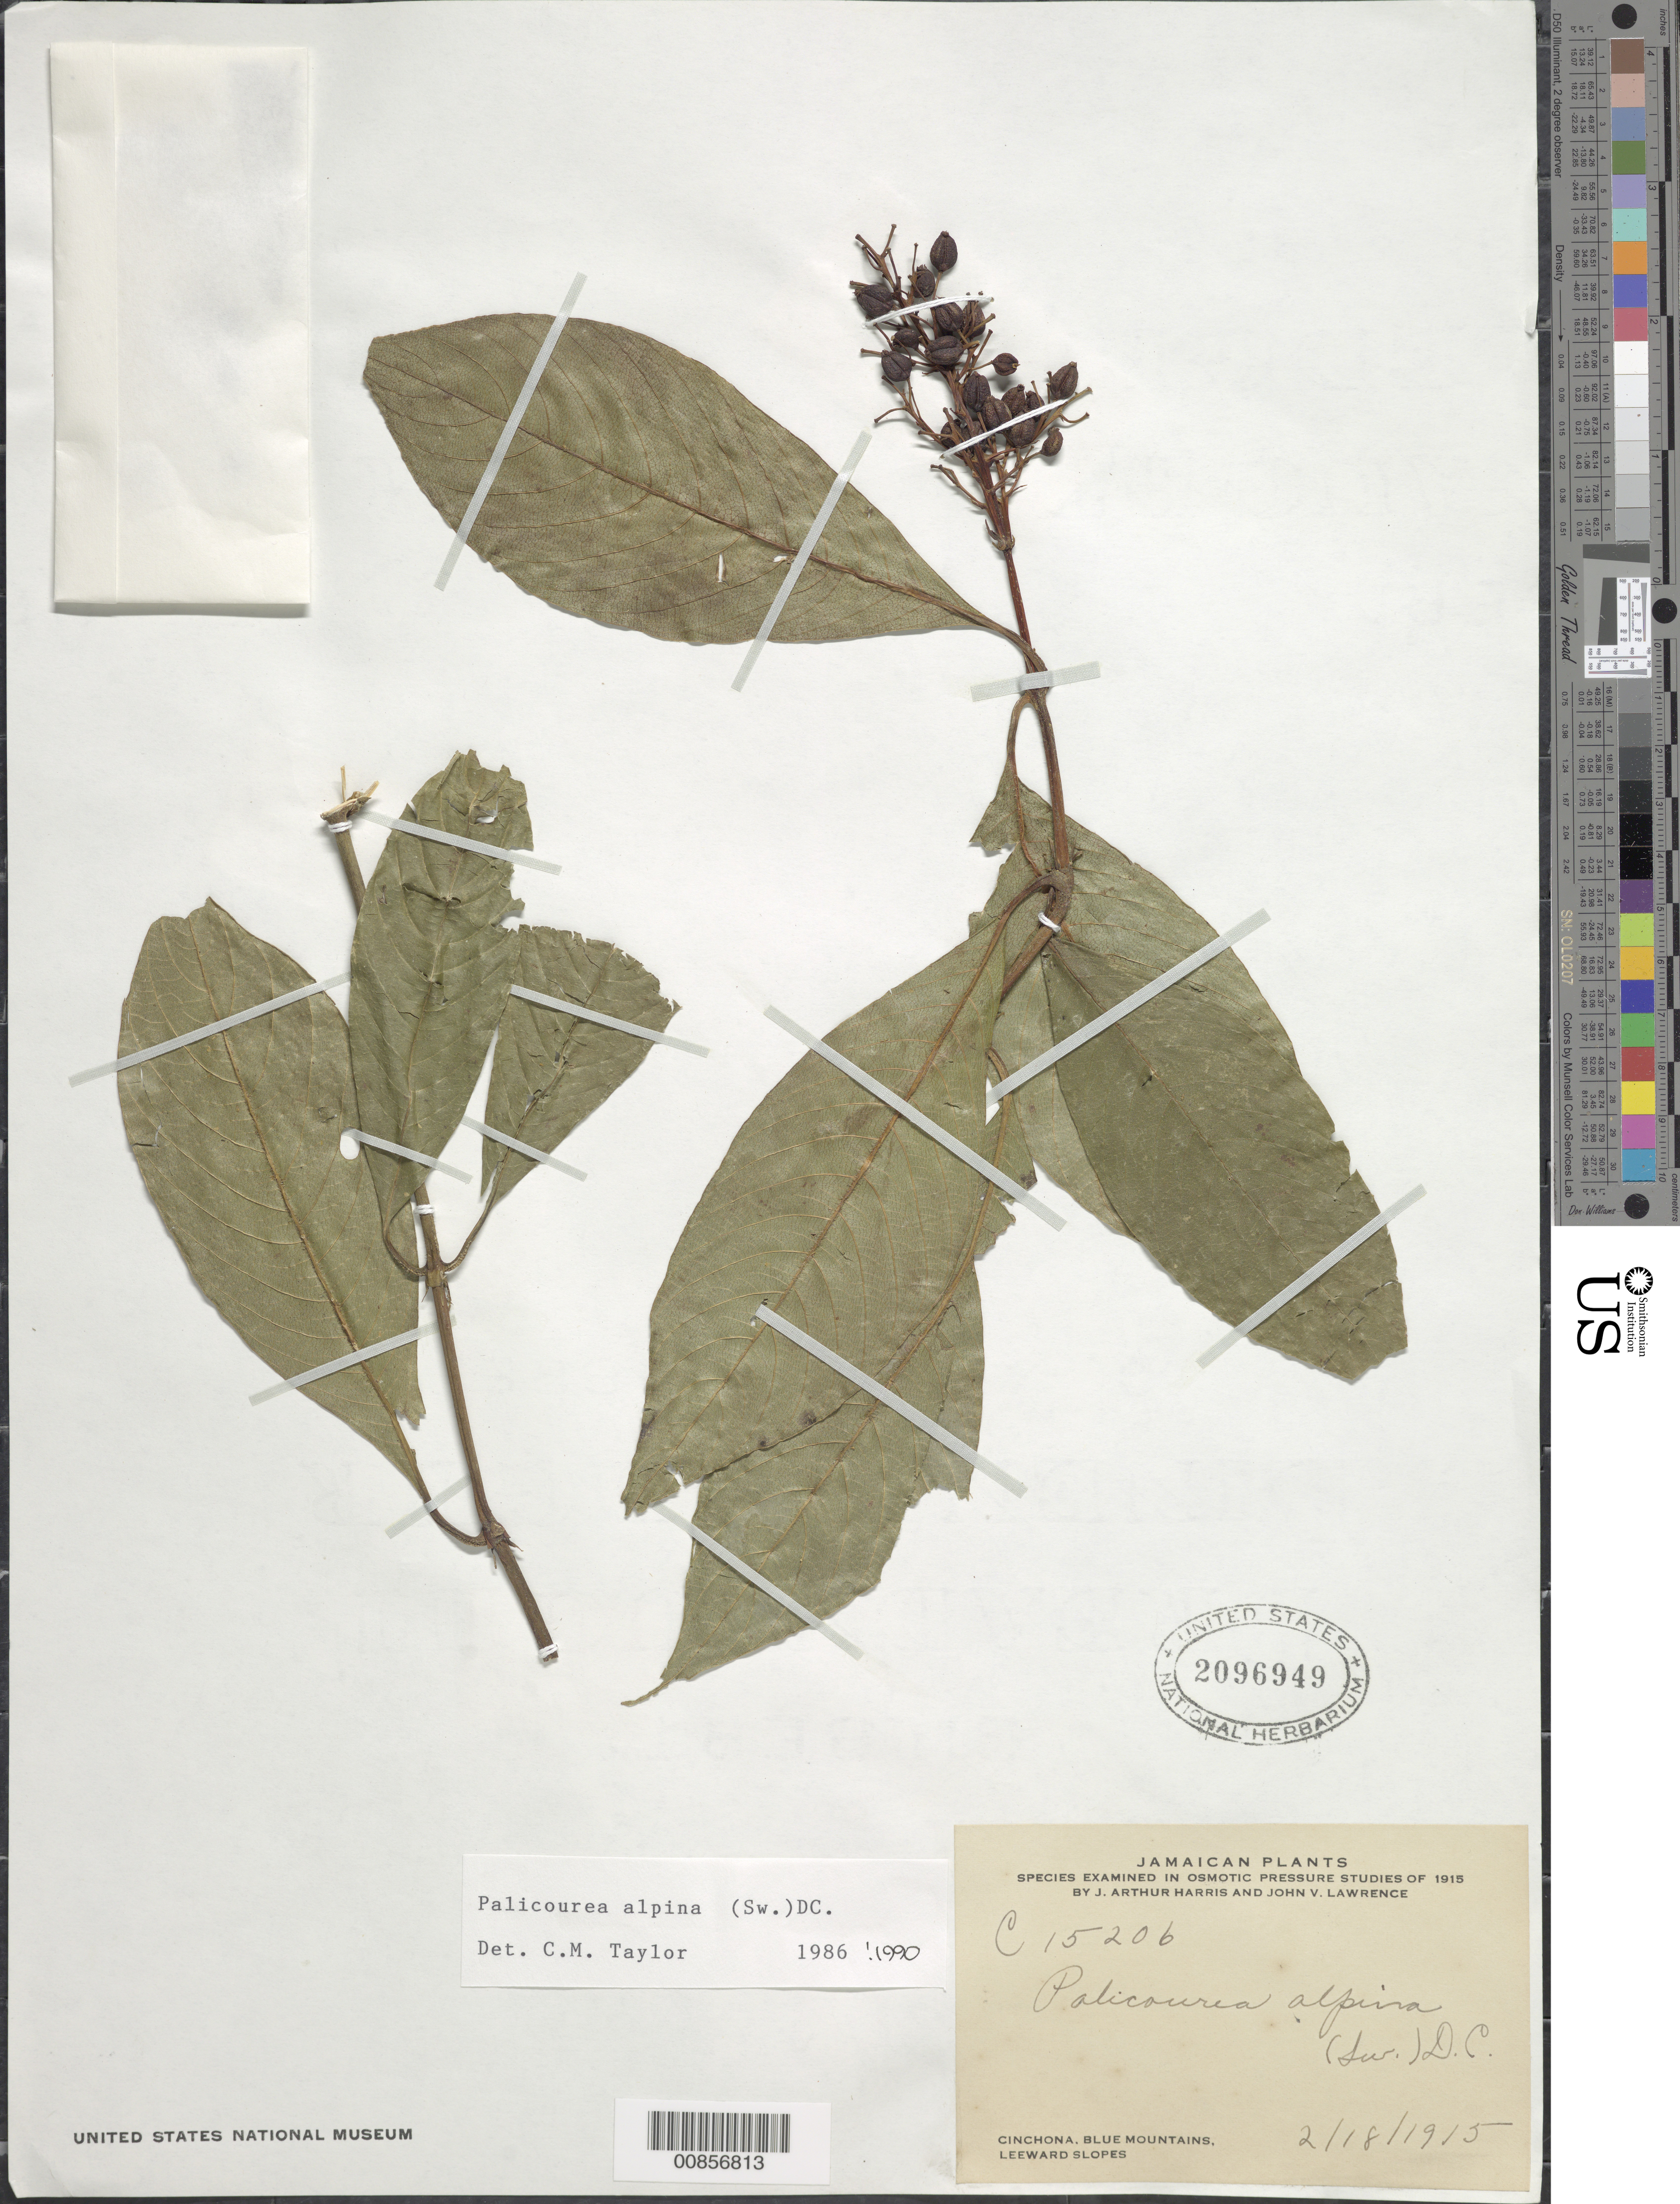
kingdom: Plantae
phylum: Tracheophyta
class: Magnoliopsida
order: Gentianales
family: Rubiaceae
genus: Palicourea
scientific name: Palicourea alpina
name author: (Sw.) DC.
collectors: J. A. Harris & J. Lawrence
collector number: C 15206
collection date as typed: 18 Feb 1915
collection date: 1915-02-18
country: Jamaica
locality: Cinchona, Blue Mountains, leeward slopes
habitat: Montane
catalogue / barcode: US 2096949